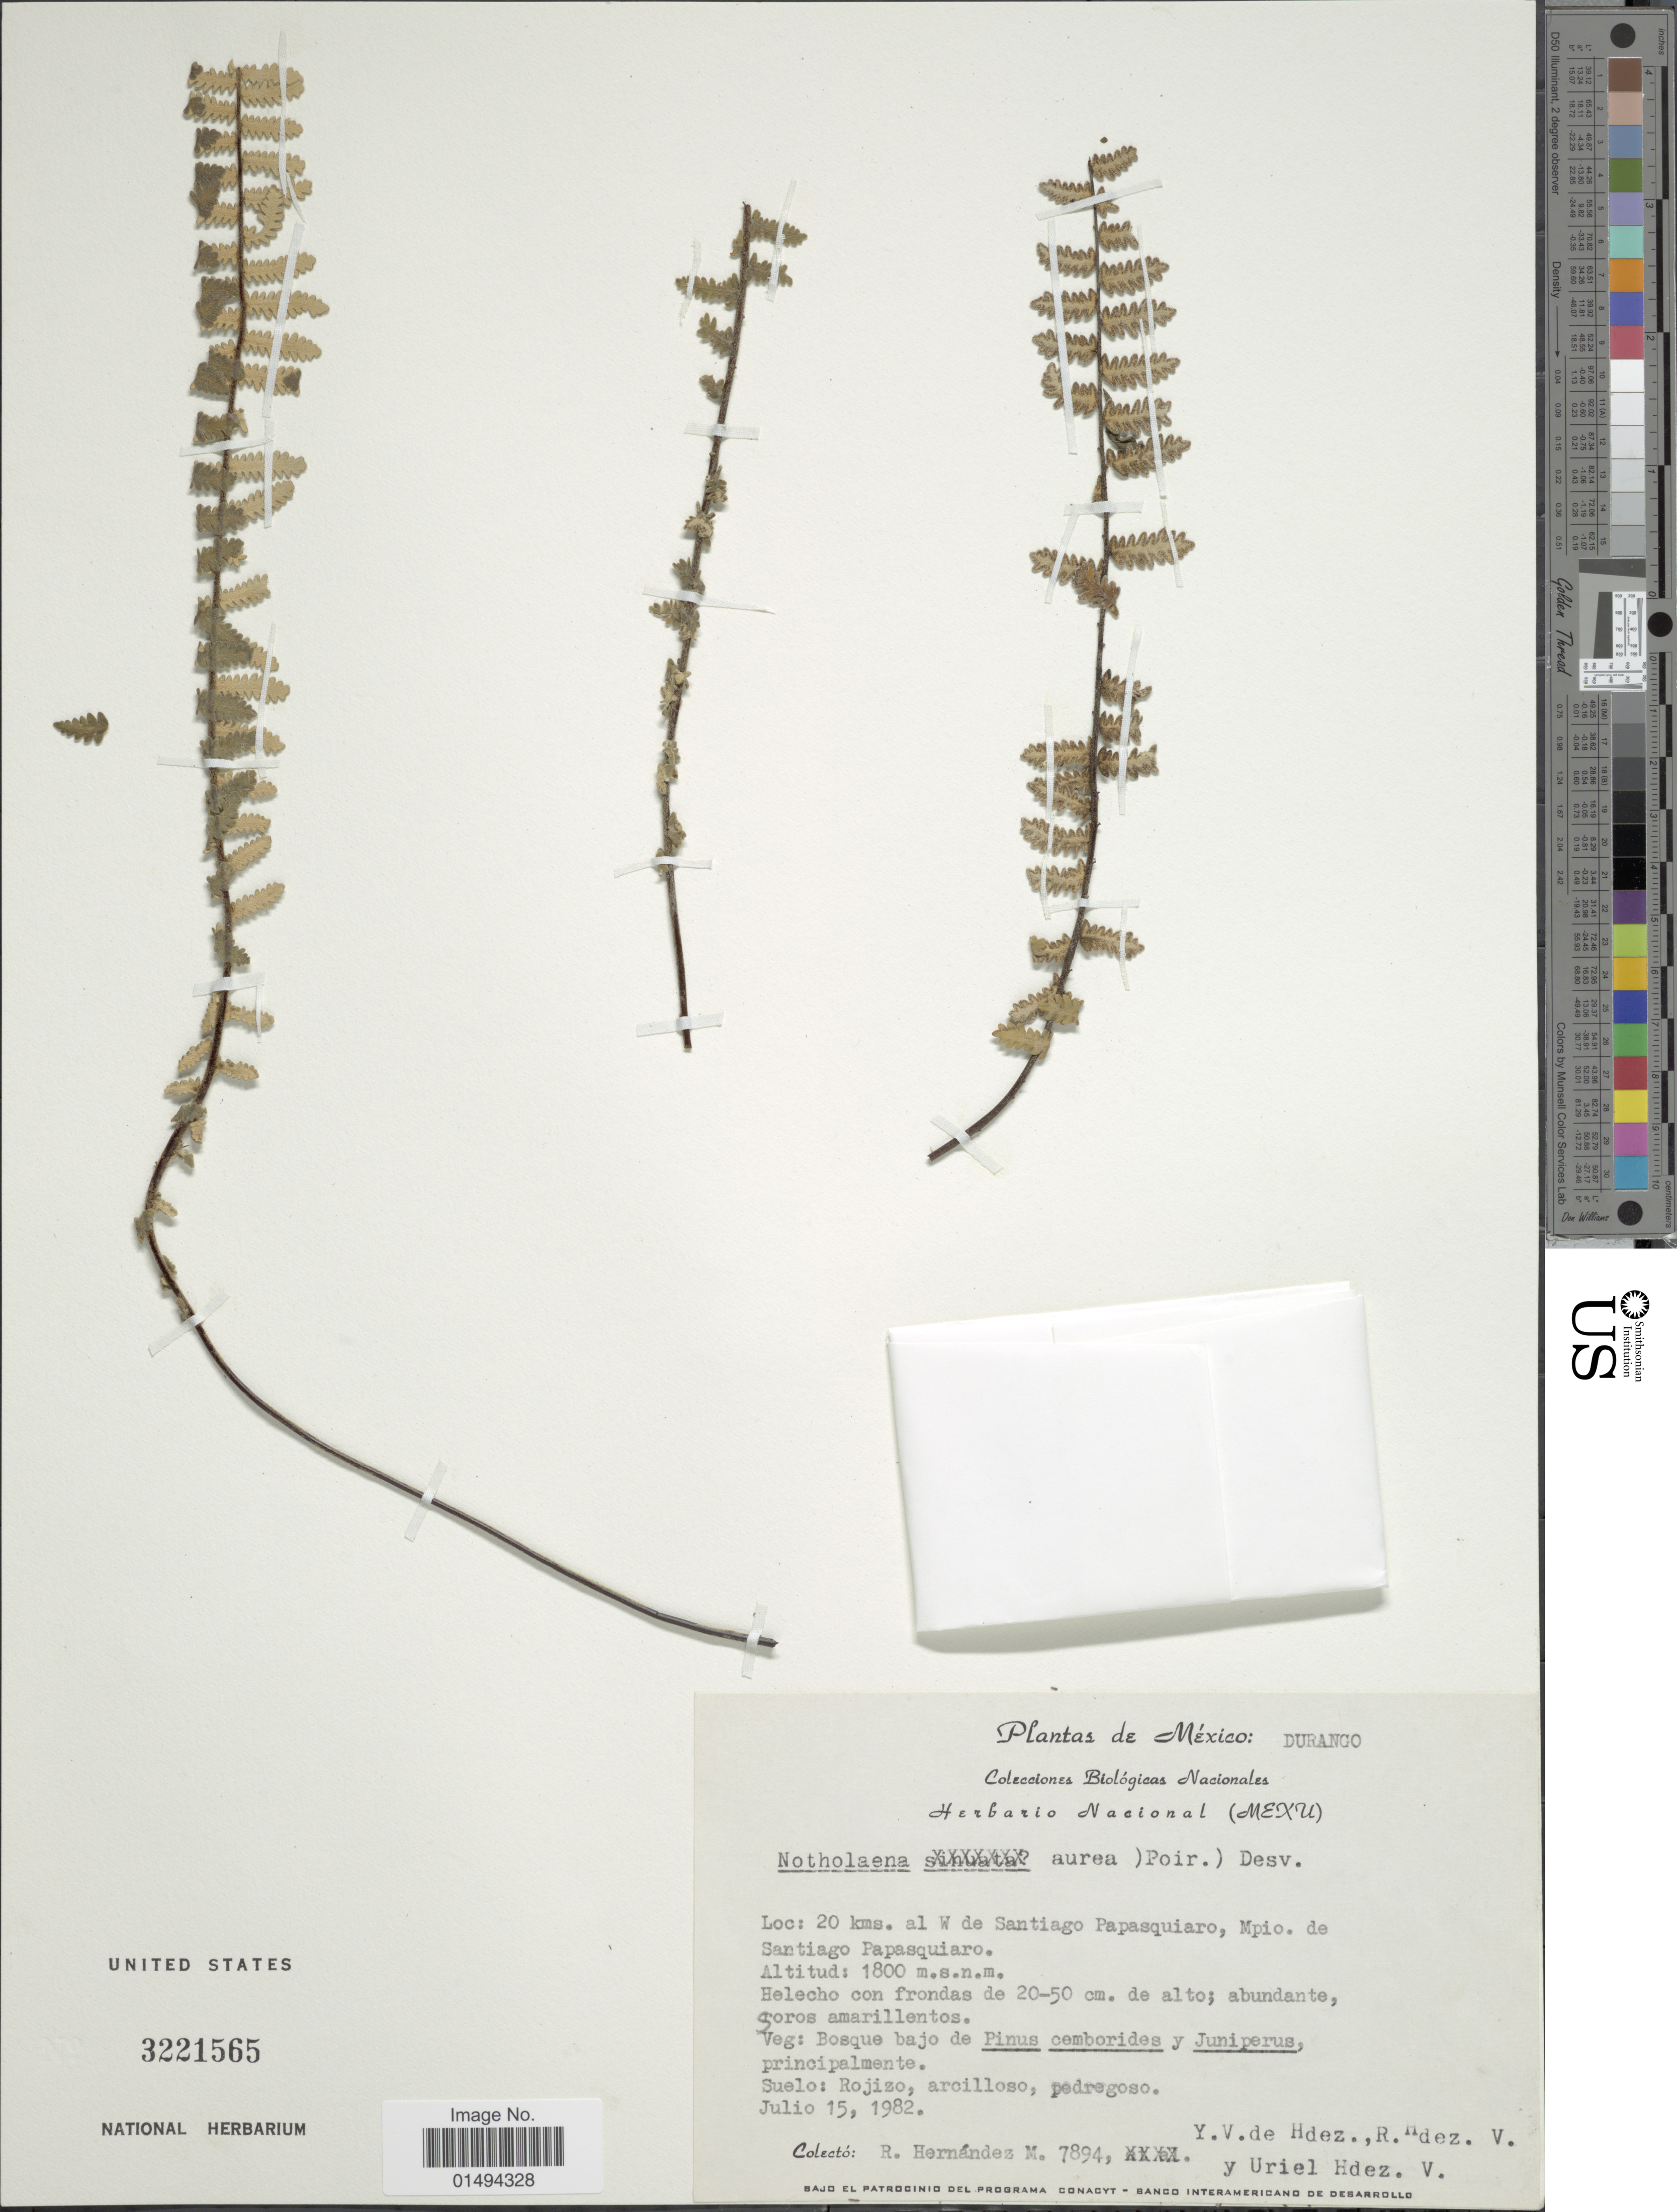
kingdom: Plantae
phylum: Tracheophyta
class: Polypodiopsida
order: Polypodiales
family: Pteridaceae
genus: Myriopteris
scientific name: Myriopteris aurea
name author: (Poir.) Grusz & Windham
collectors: R. Hernández M., Y. V. De Hdez, R. Hdez, U. Hdez.-V. & et al.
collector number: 7894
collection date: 1982-07-15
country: Mexico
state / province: Durango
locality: Loc: 20 kms. al W. de Santiago Papasquiaro, Mpio. de Santiago Papasquiaro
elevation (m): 1800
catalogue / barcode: US 3221565